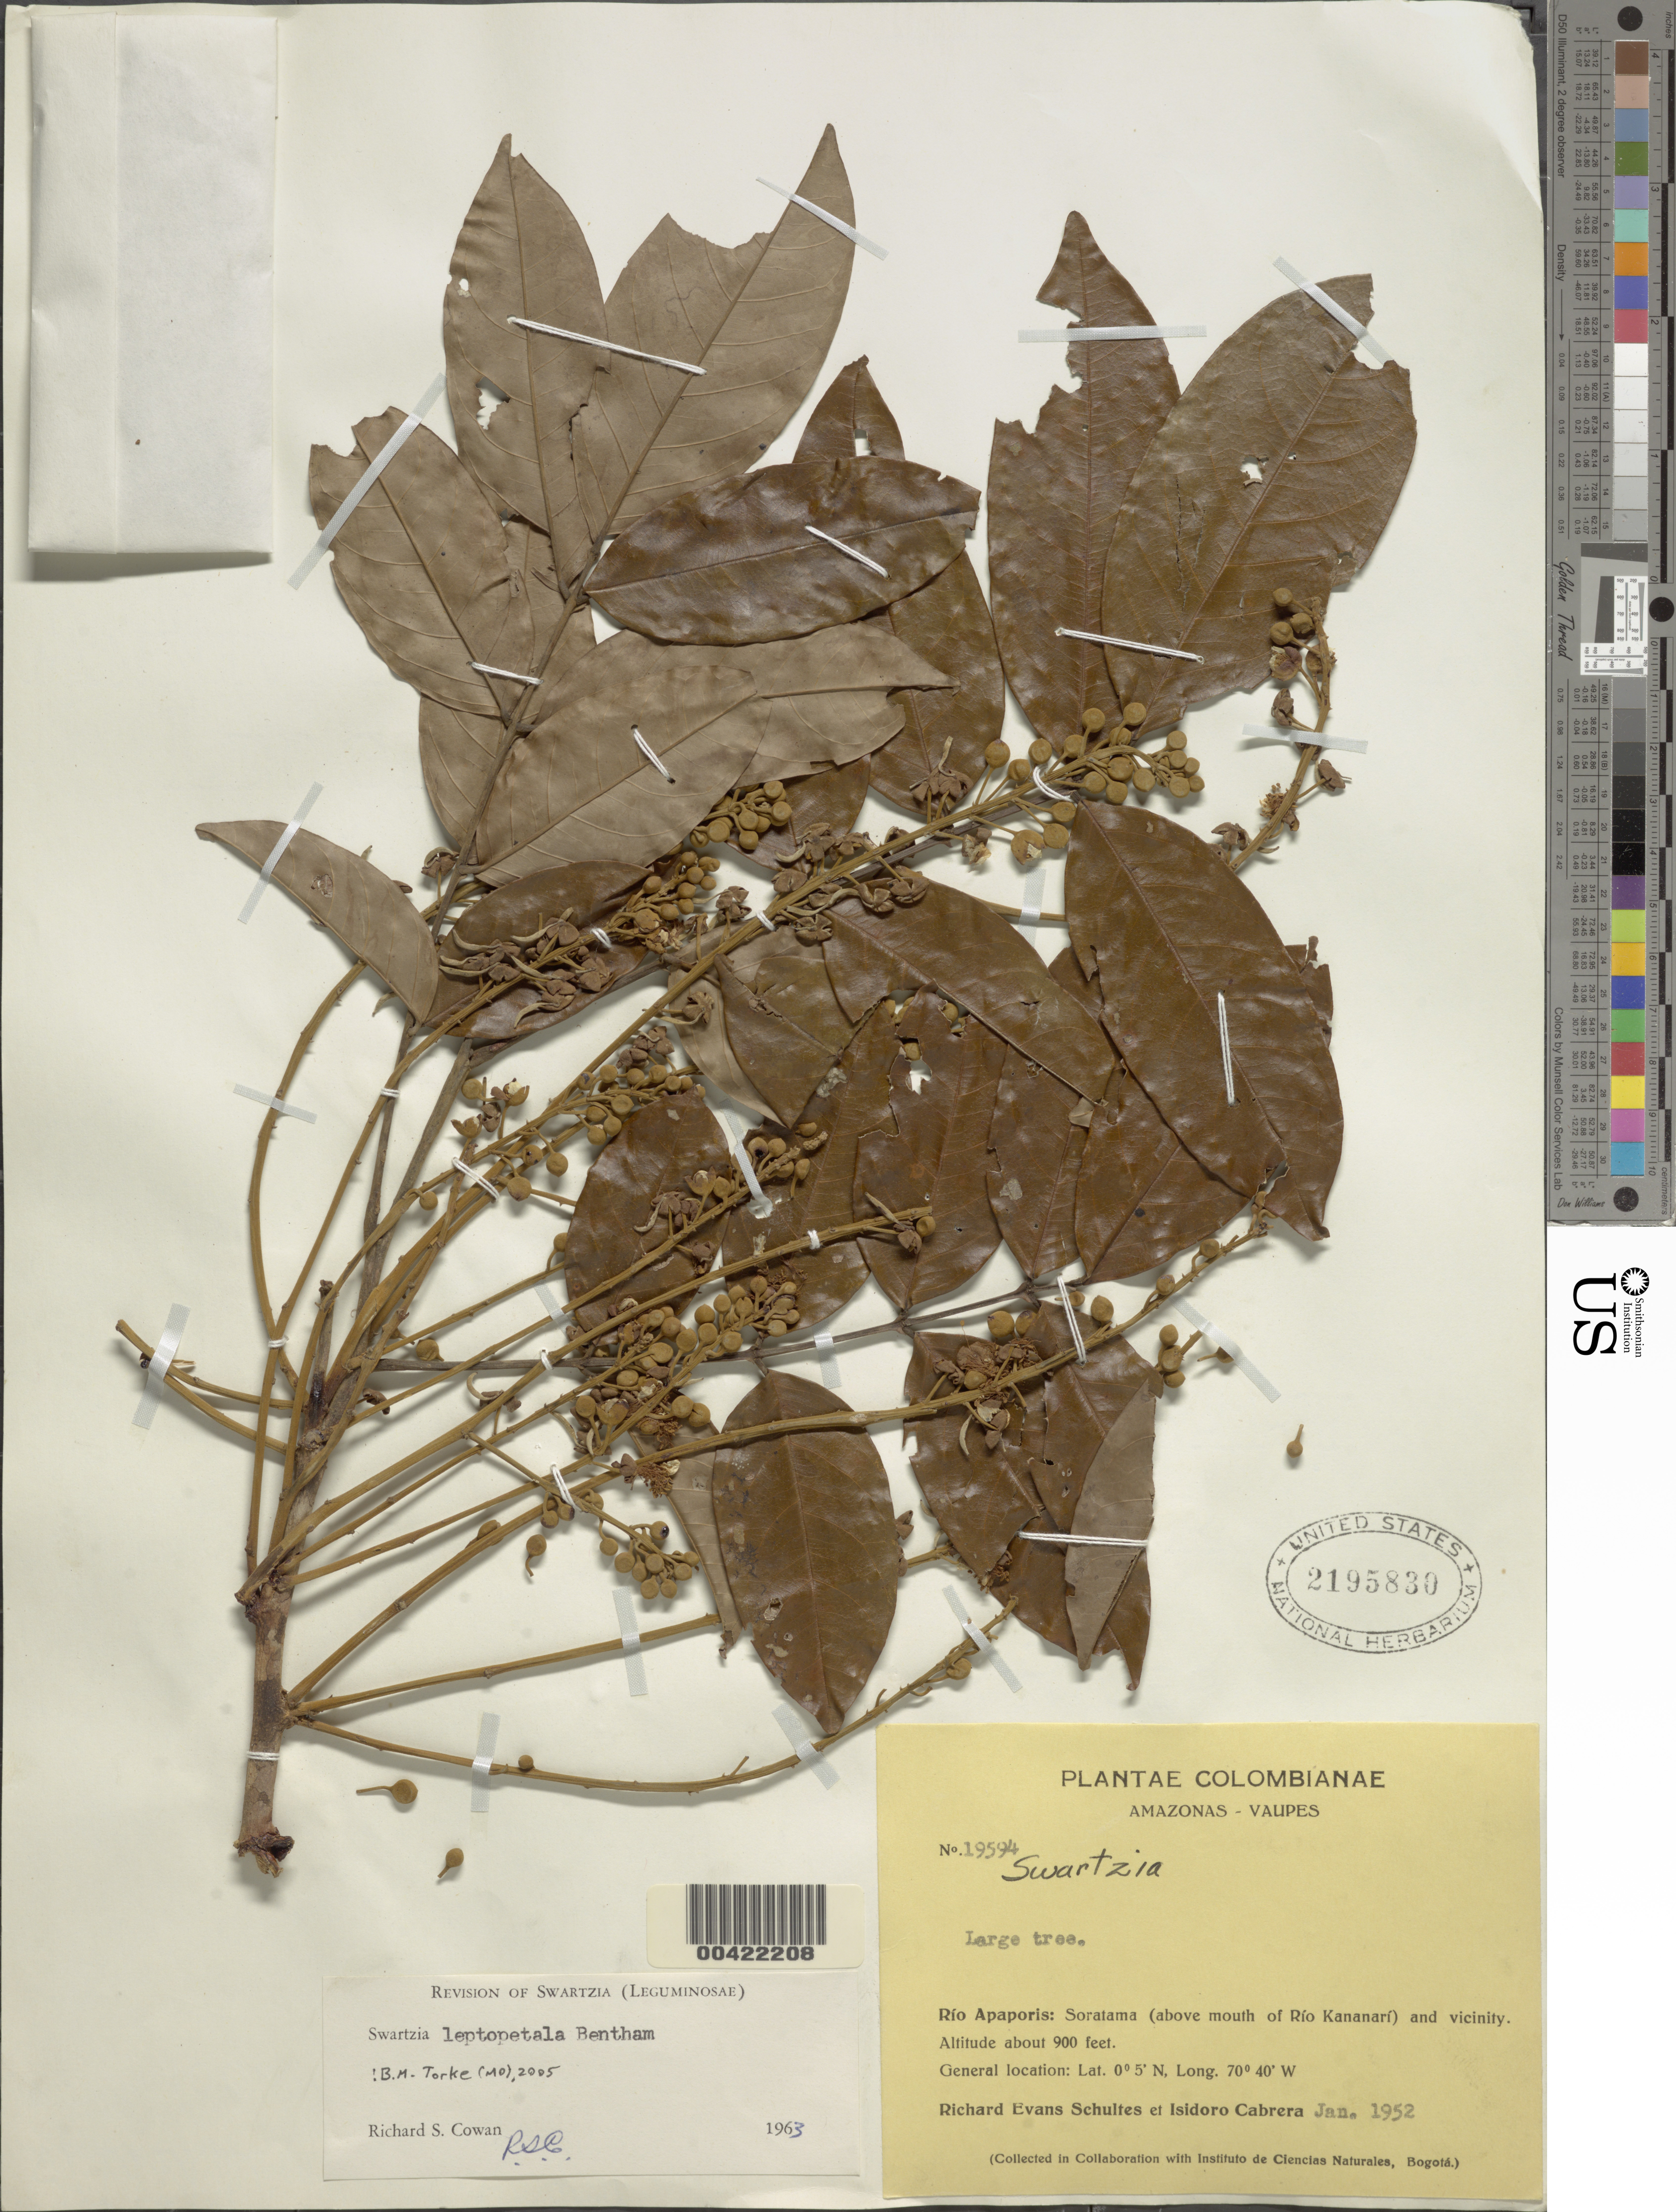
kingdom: Plantae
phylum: Tracheophyta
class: Magnoliopsida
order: Fabales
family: Fabaceae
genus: Swartzia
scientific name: Swartzia leptopetala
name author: Benth.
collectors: R. E. Schultes & I. Cabrera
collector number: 19594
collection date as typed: Jan 1952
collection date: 1952-01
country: Colombia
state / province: Amazônas / Vaupés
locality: Soratama (above mouth of Rio Kananari) and vicinity; Rio Apaporis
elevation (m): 274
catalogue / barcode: US 2195830